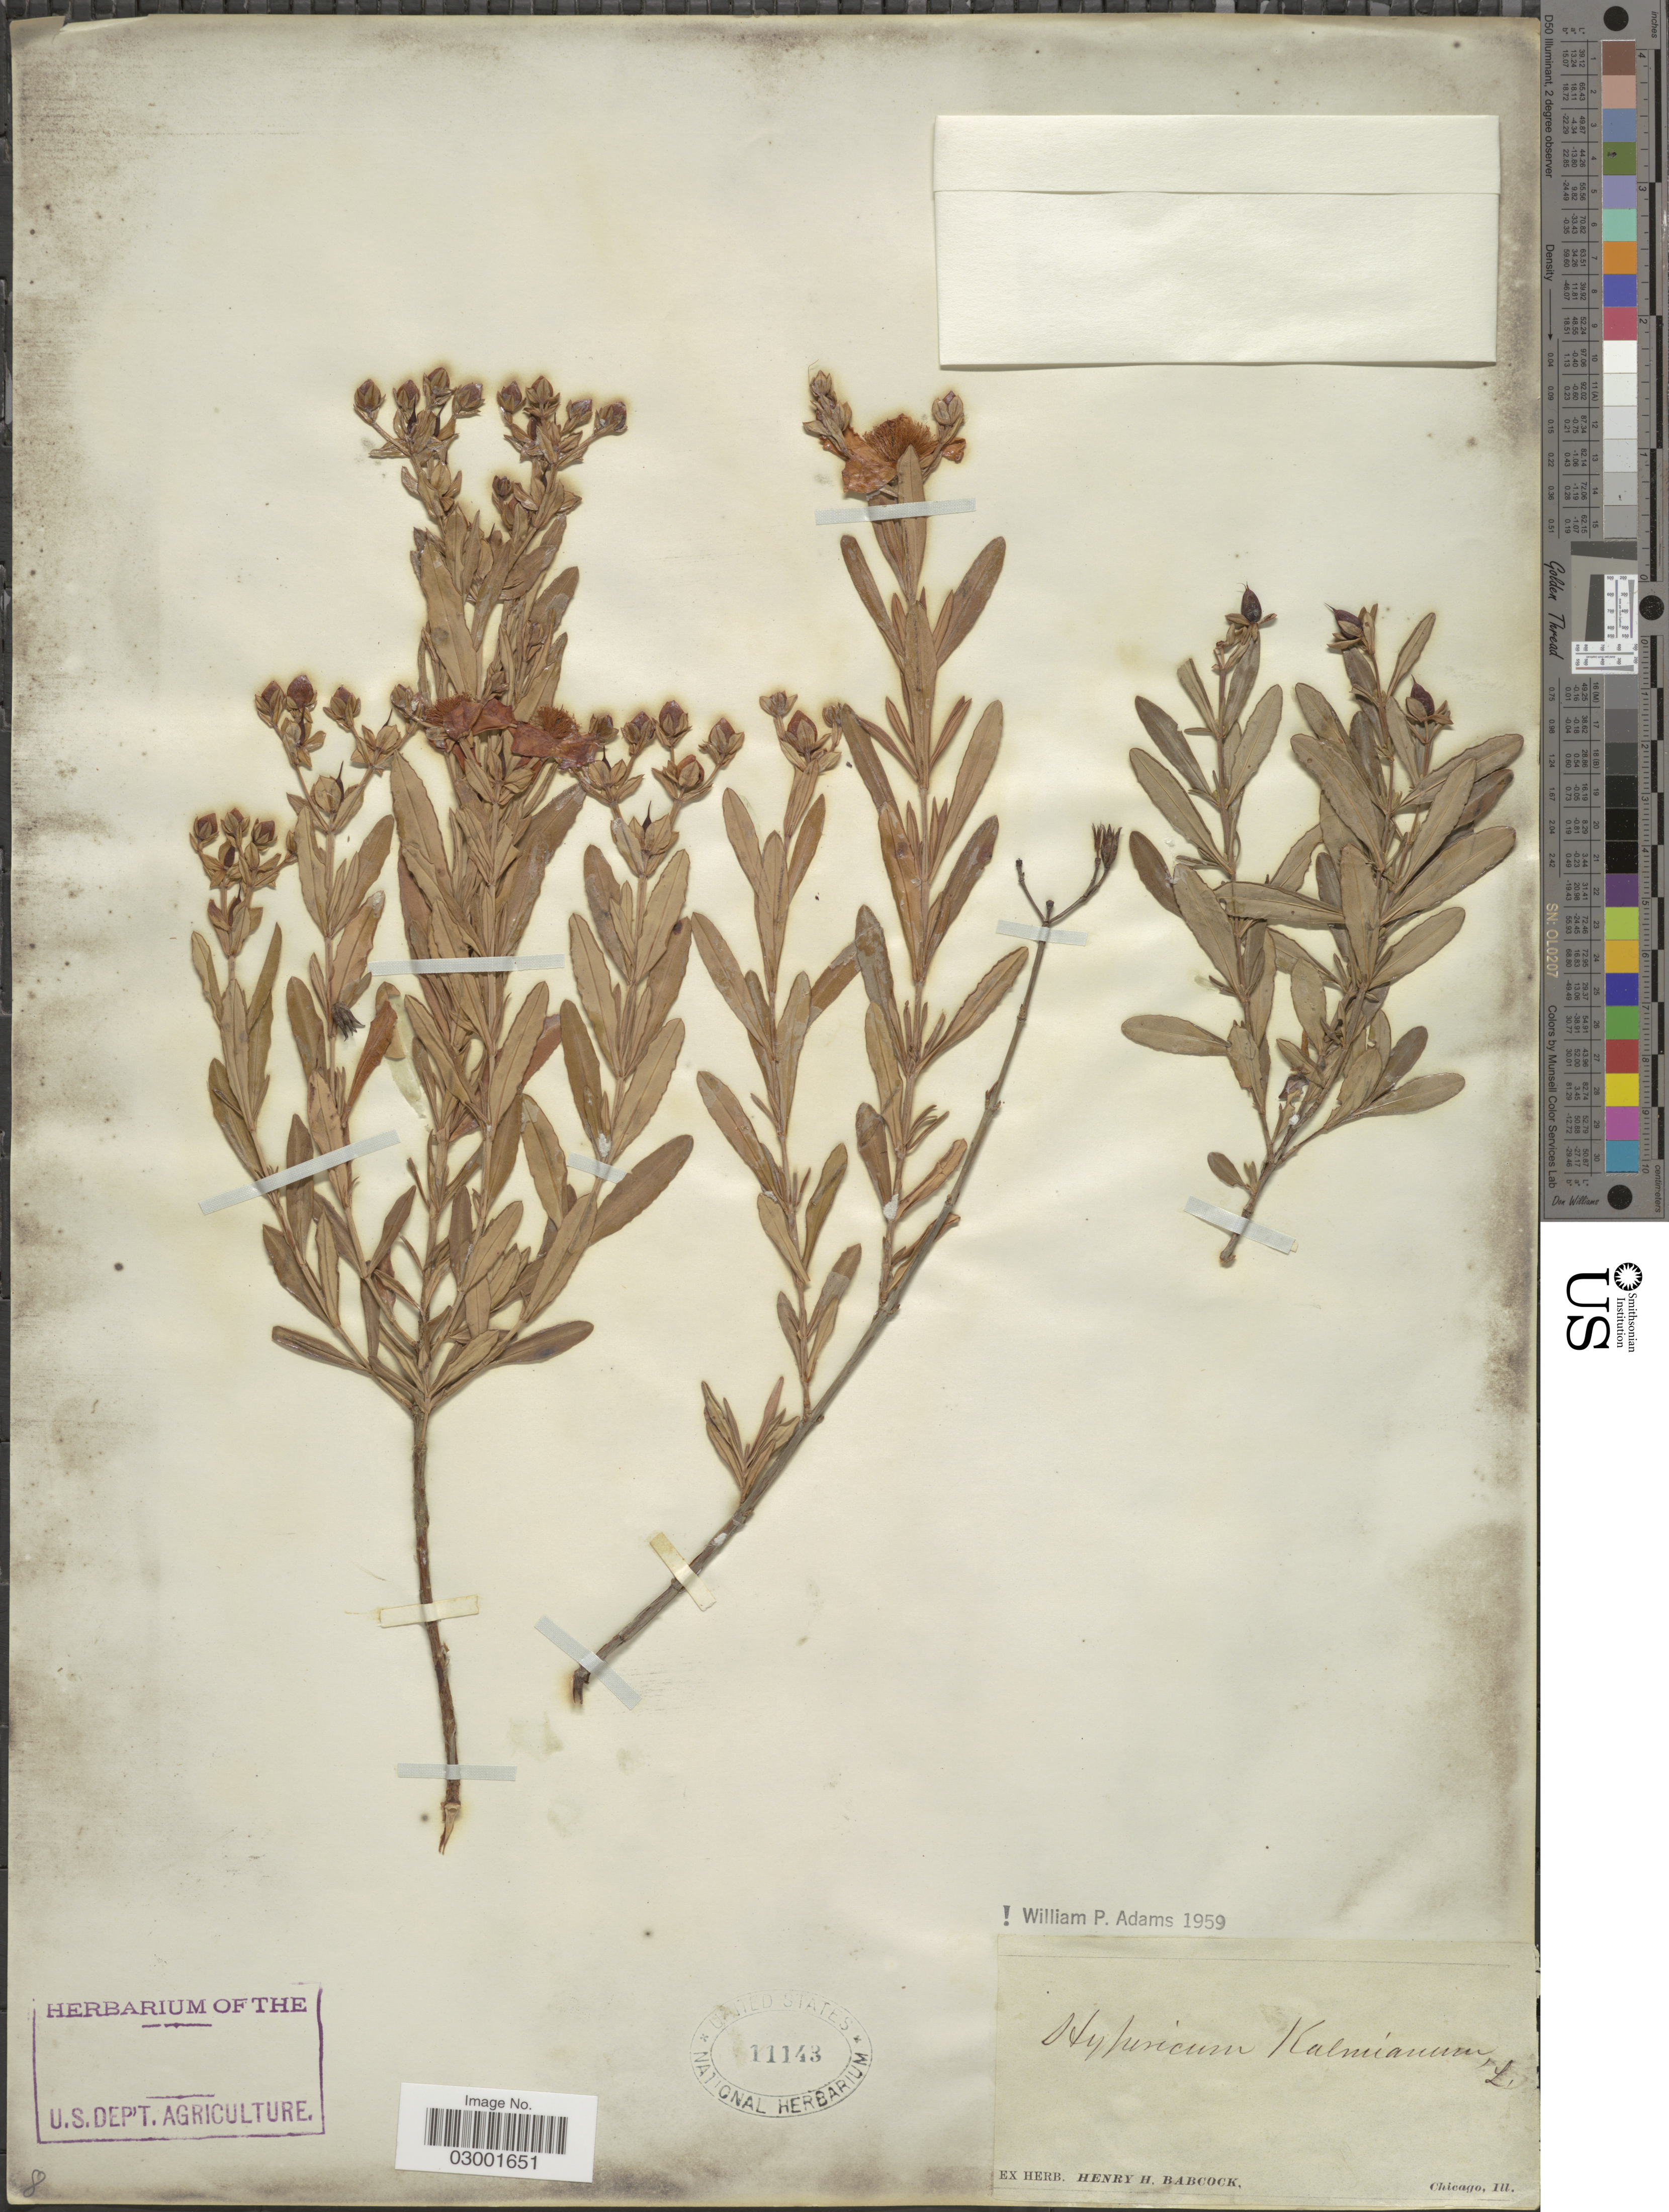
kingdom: Plantae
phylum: Tracheophyta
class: Magnoliopsida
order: Malpighiales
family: Hypericaceae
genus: Hypericum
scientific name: Hypericum kalmianum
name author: L.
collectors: ex herb. Henry Homes Babcock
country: United States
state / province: Illinois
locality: Chicago.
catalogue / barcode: US 11143